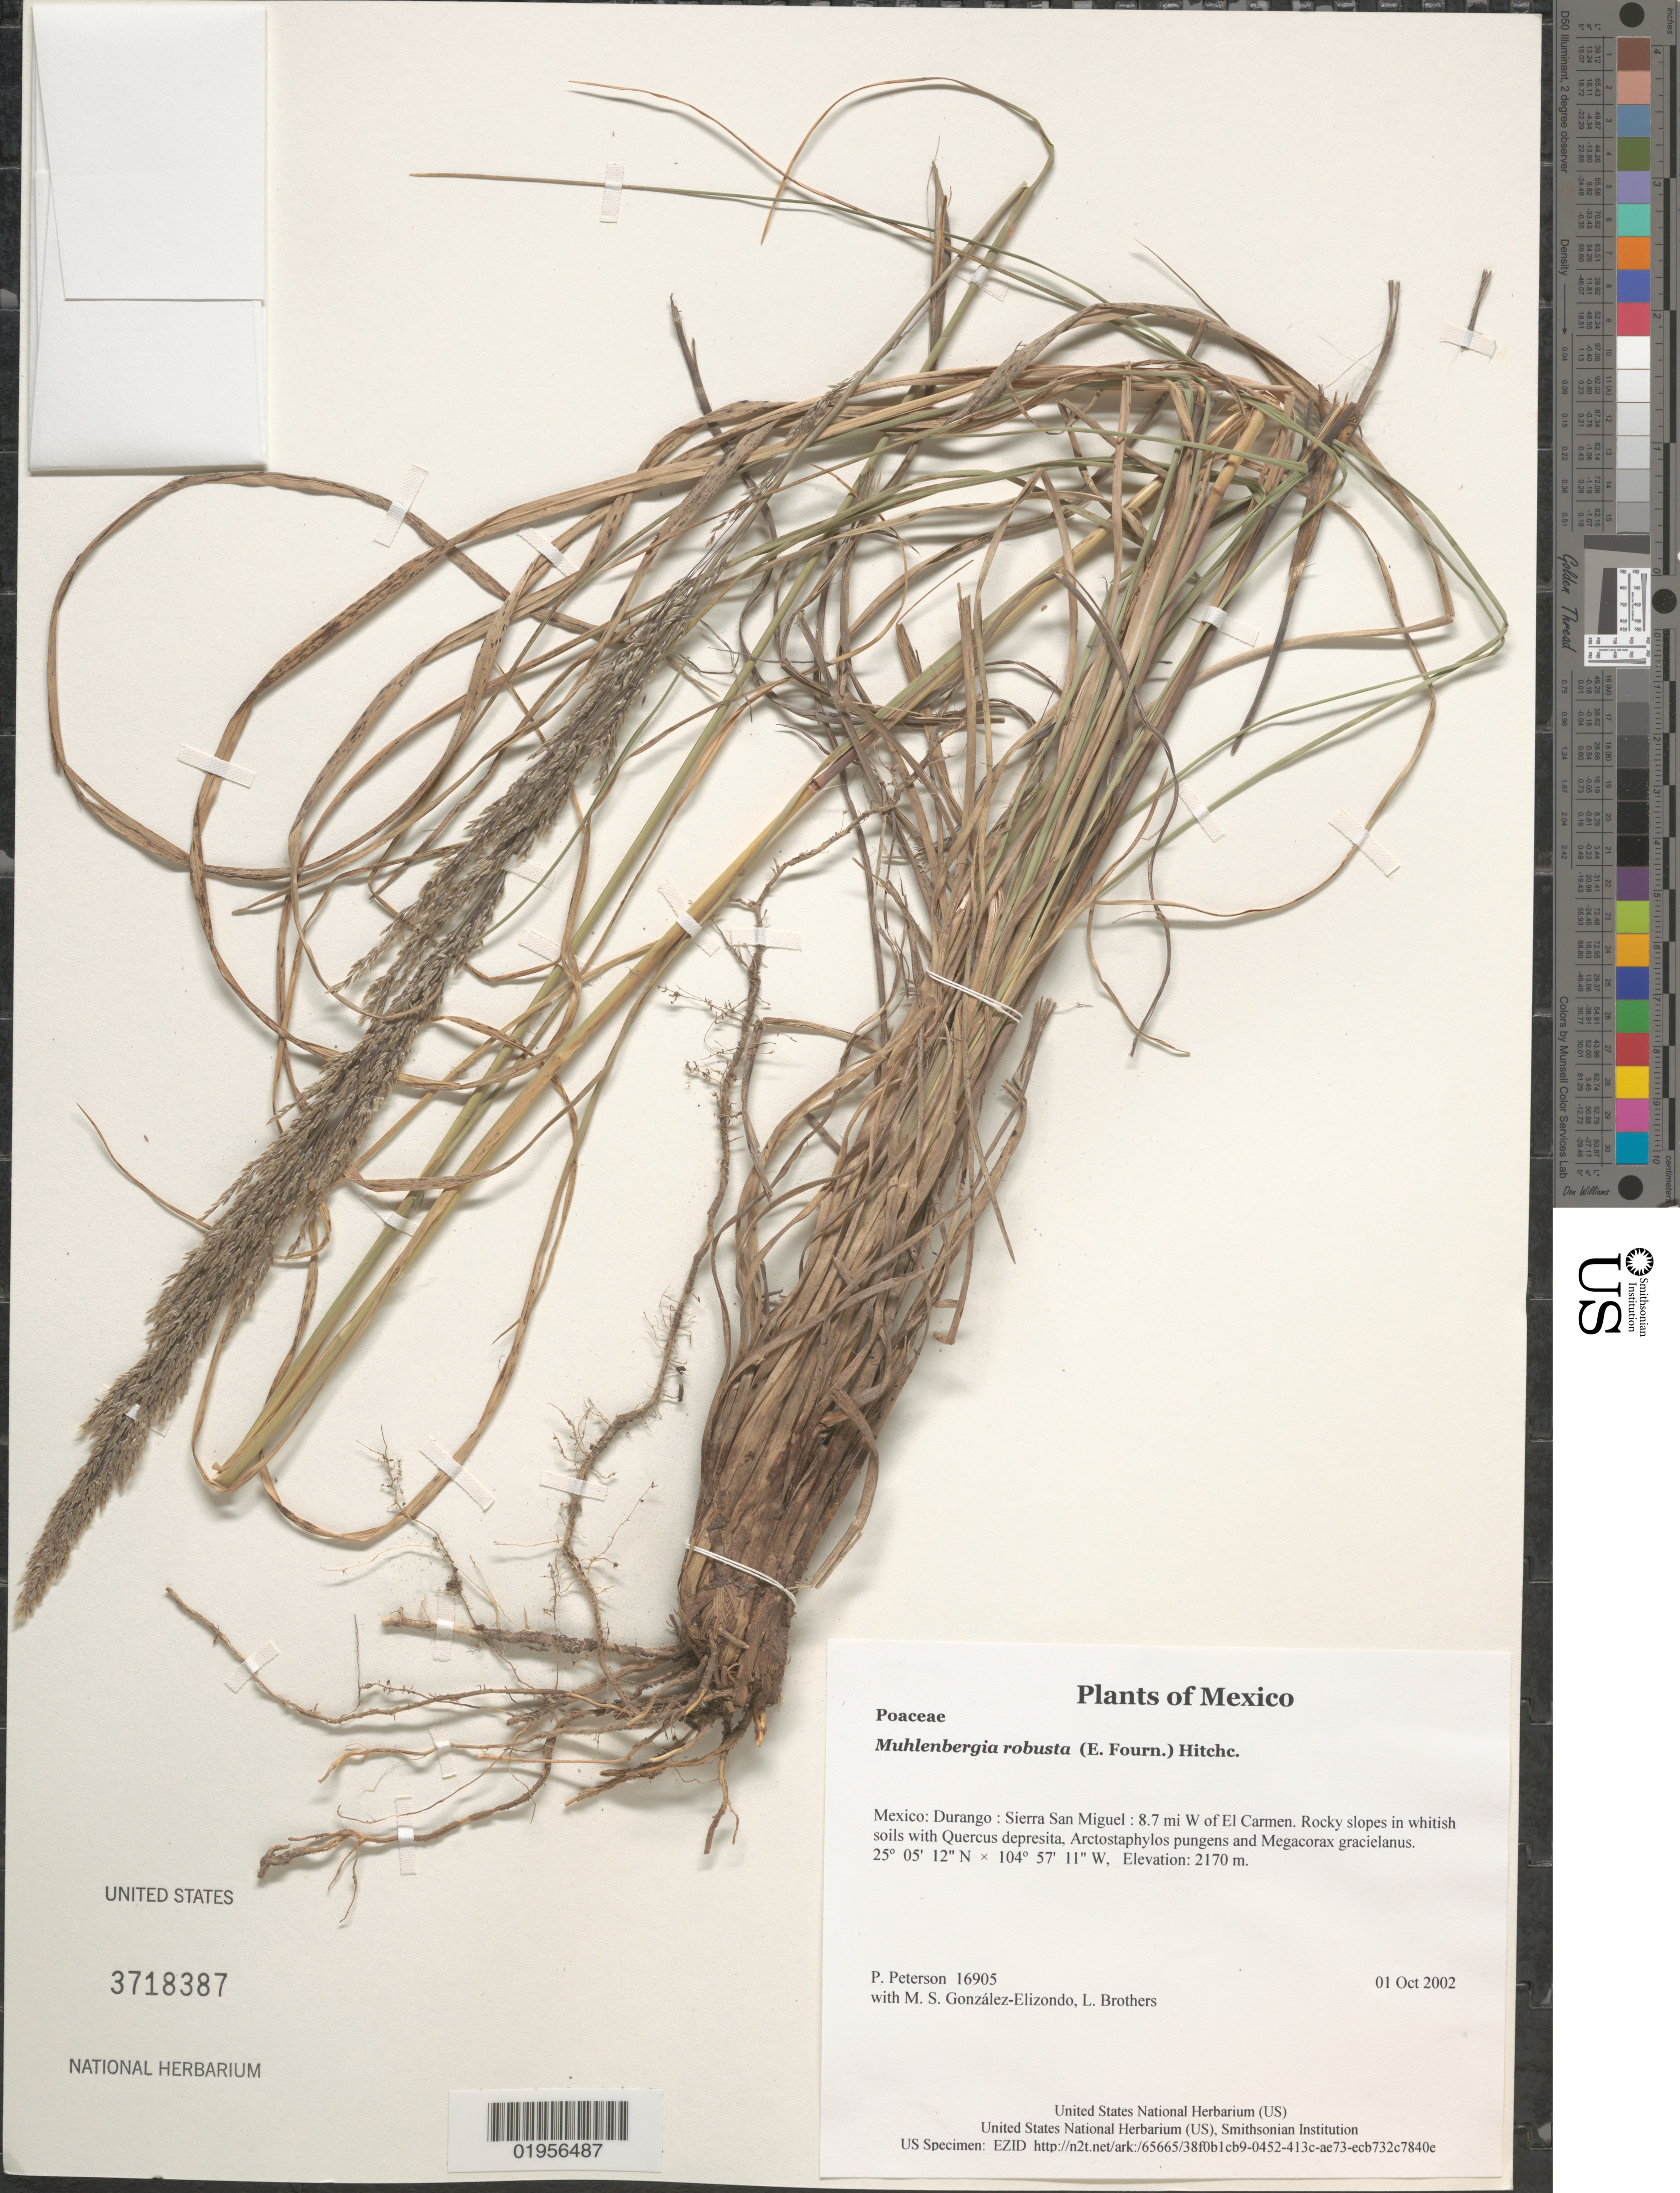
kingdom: Plantae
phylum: Tracheophyta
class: Liliopsida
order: Poales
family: Poaceae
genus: Muhlenbergia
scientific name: Muhlenbergia robusta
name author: (E. Fourn.) Hitchc.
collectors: P. M. Peterson, M. S. González-Elizondo & L. E. Brothers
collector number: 16905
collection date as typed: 01 Oct 2002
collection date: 2002-10-01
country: Mexico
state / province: Durango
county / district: Sierra San Miguel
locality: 8.7 mi W of El Carmen. Rocky slopes in whitish soils with Quercus depresita, Arctostaphylos pungens and Megacorax gracielanus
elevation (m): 2170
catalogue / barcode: US 3718387